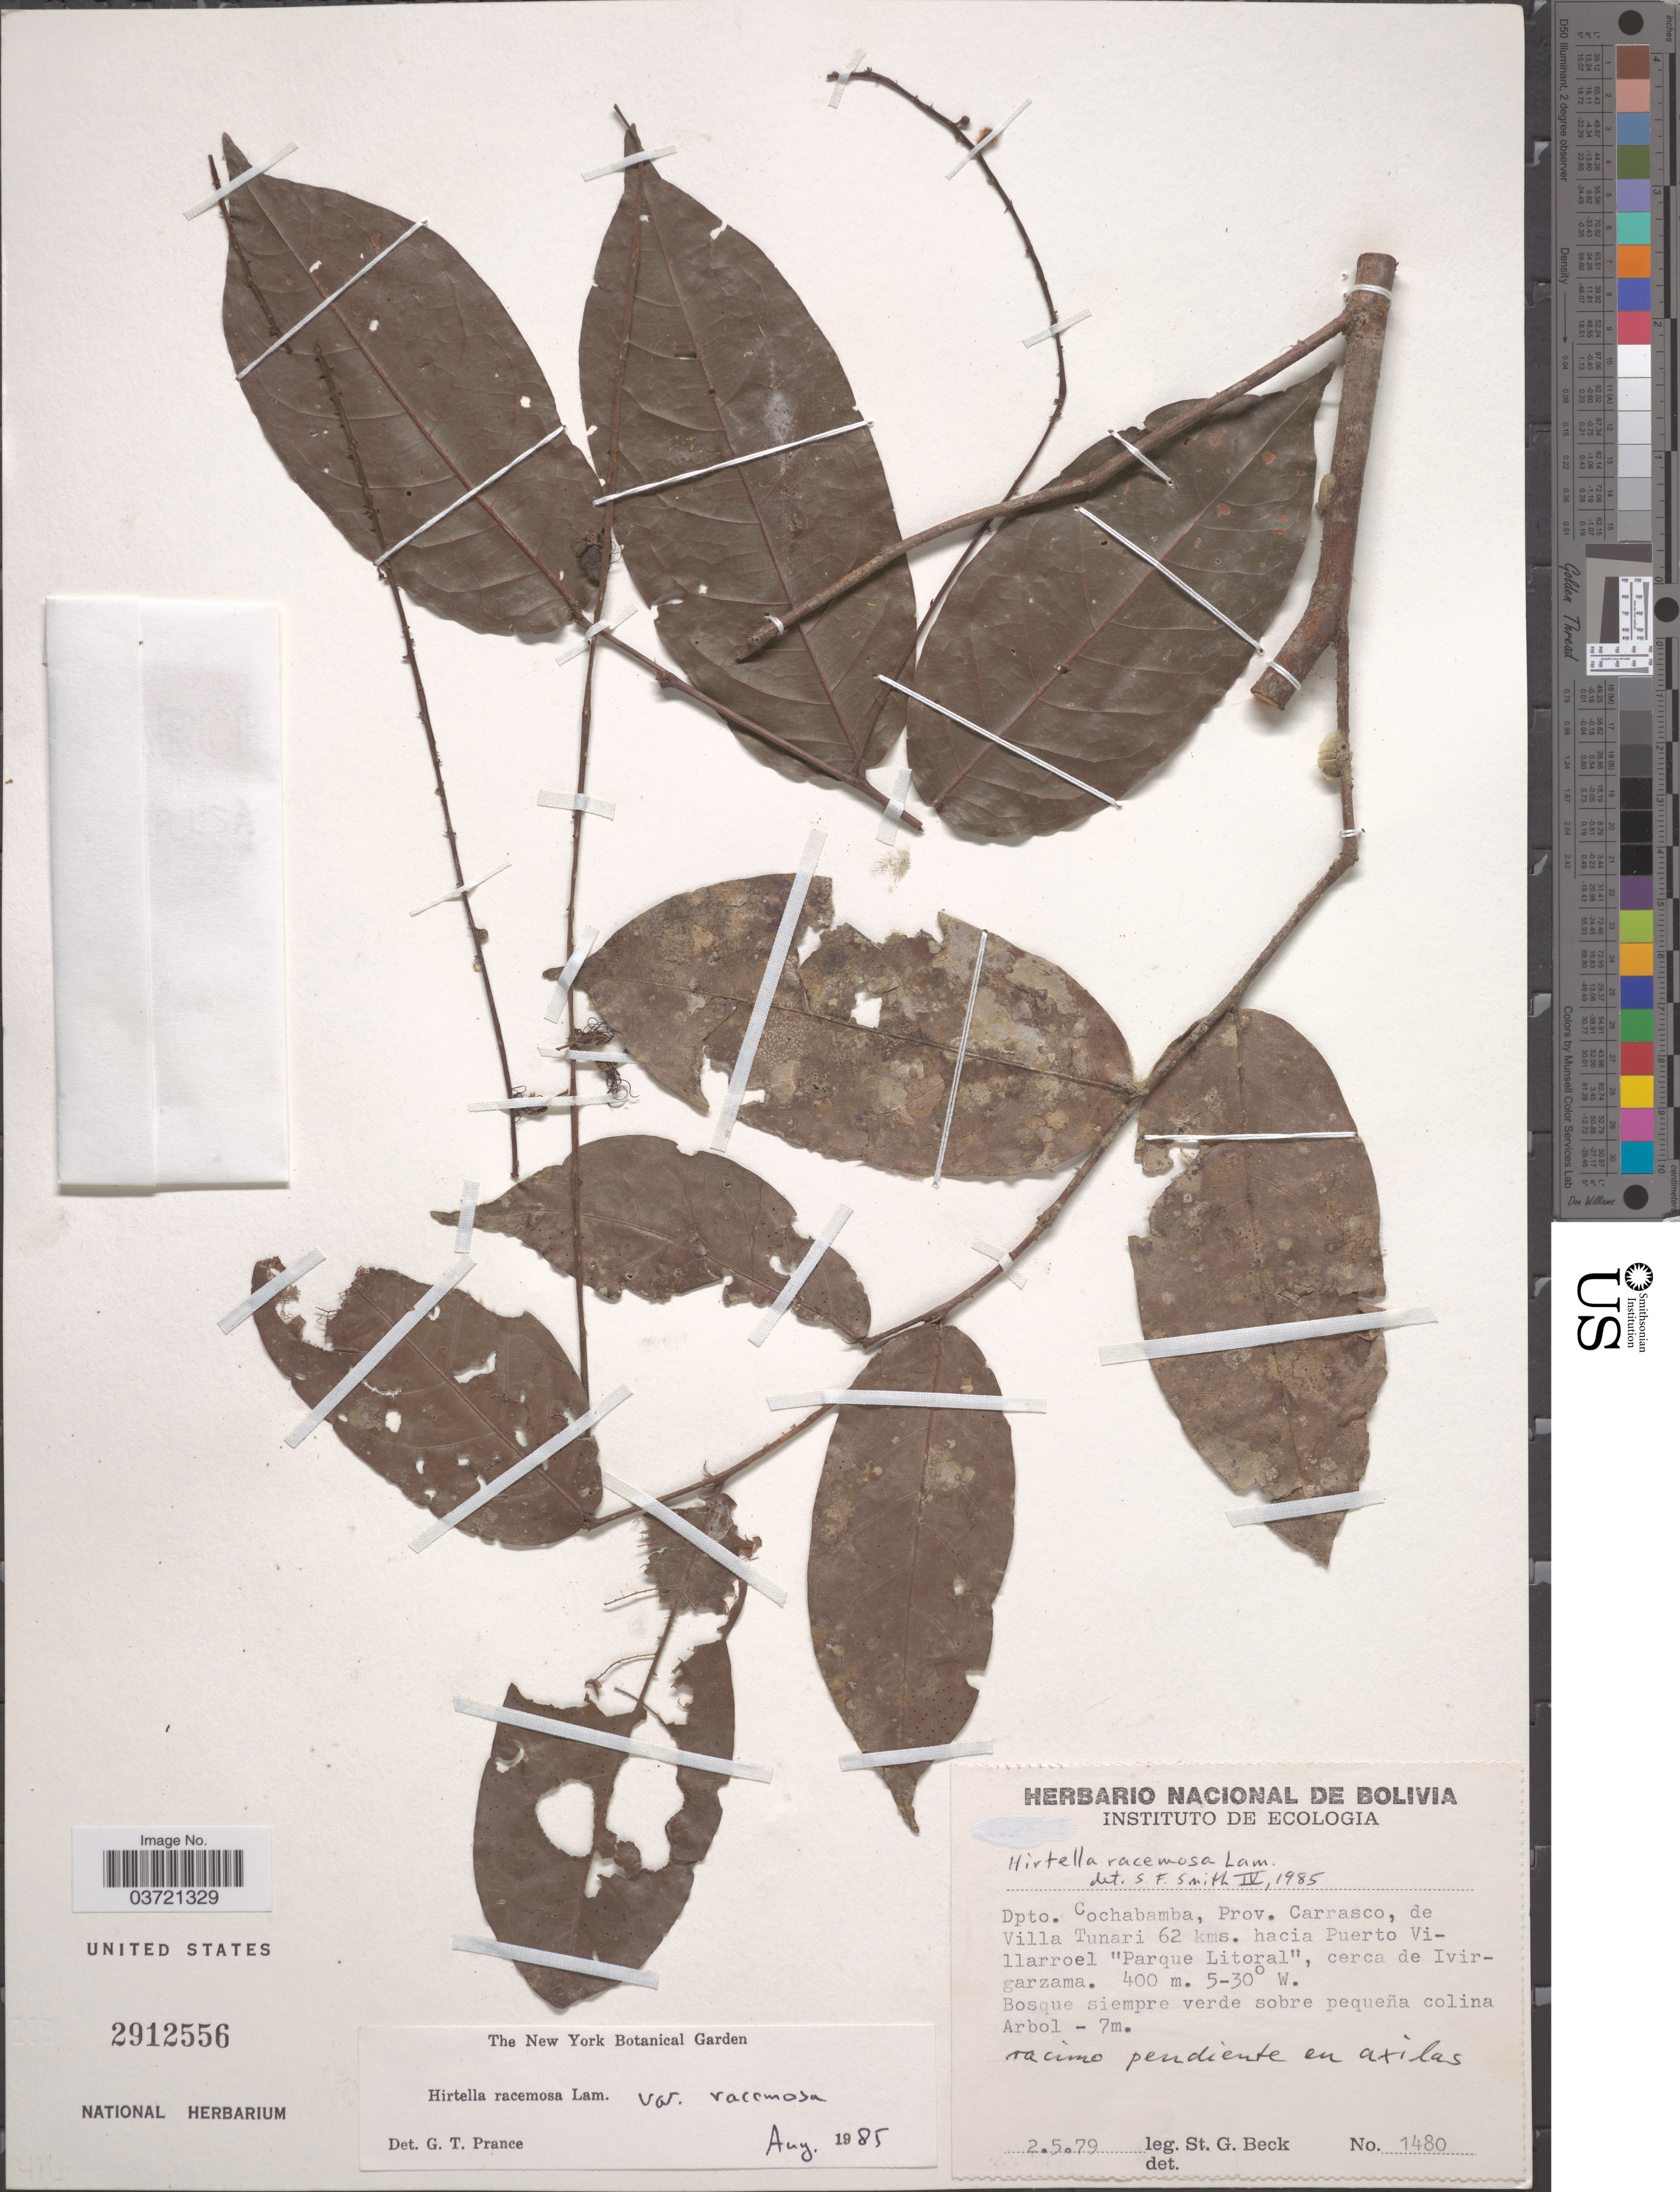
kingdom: Plantae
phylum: Tracheophyta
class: Magnoliopsida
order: Malpighiales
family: Chrysobalanaceae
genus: Hirtella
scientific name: Hirtella racemosa var. racemosa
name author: Lam.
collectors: S. G. Beck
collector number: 1480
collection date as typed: Transcribed d/m/y: 2/5/79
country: Bolivia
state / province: Cochabamba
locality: Dpto. Cochabamba, Prov. Carrasco, de Villa Tunari 62 kms. hacia Puerto Villarroel "Parque Litoral", cerca de Ivirgarzama.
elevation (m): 400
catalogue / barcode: US 2912556